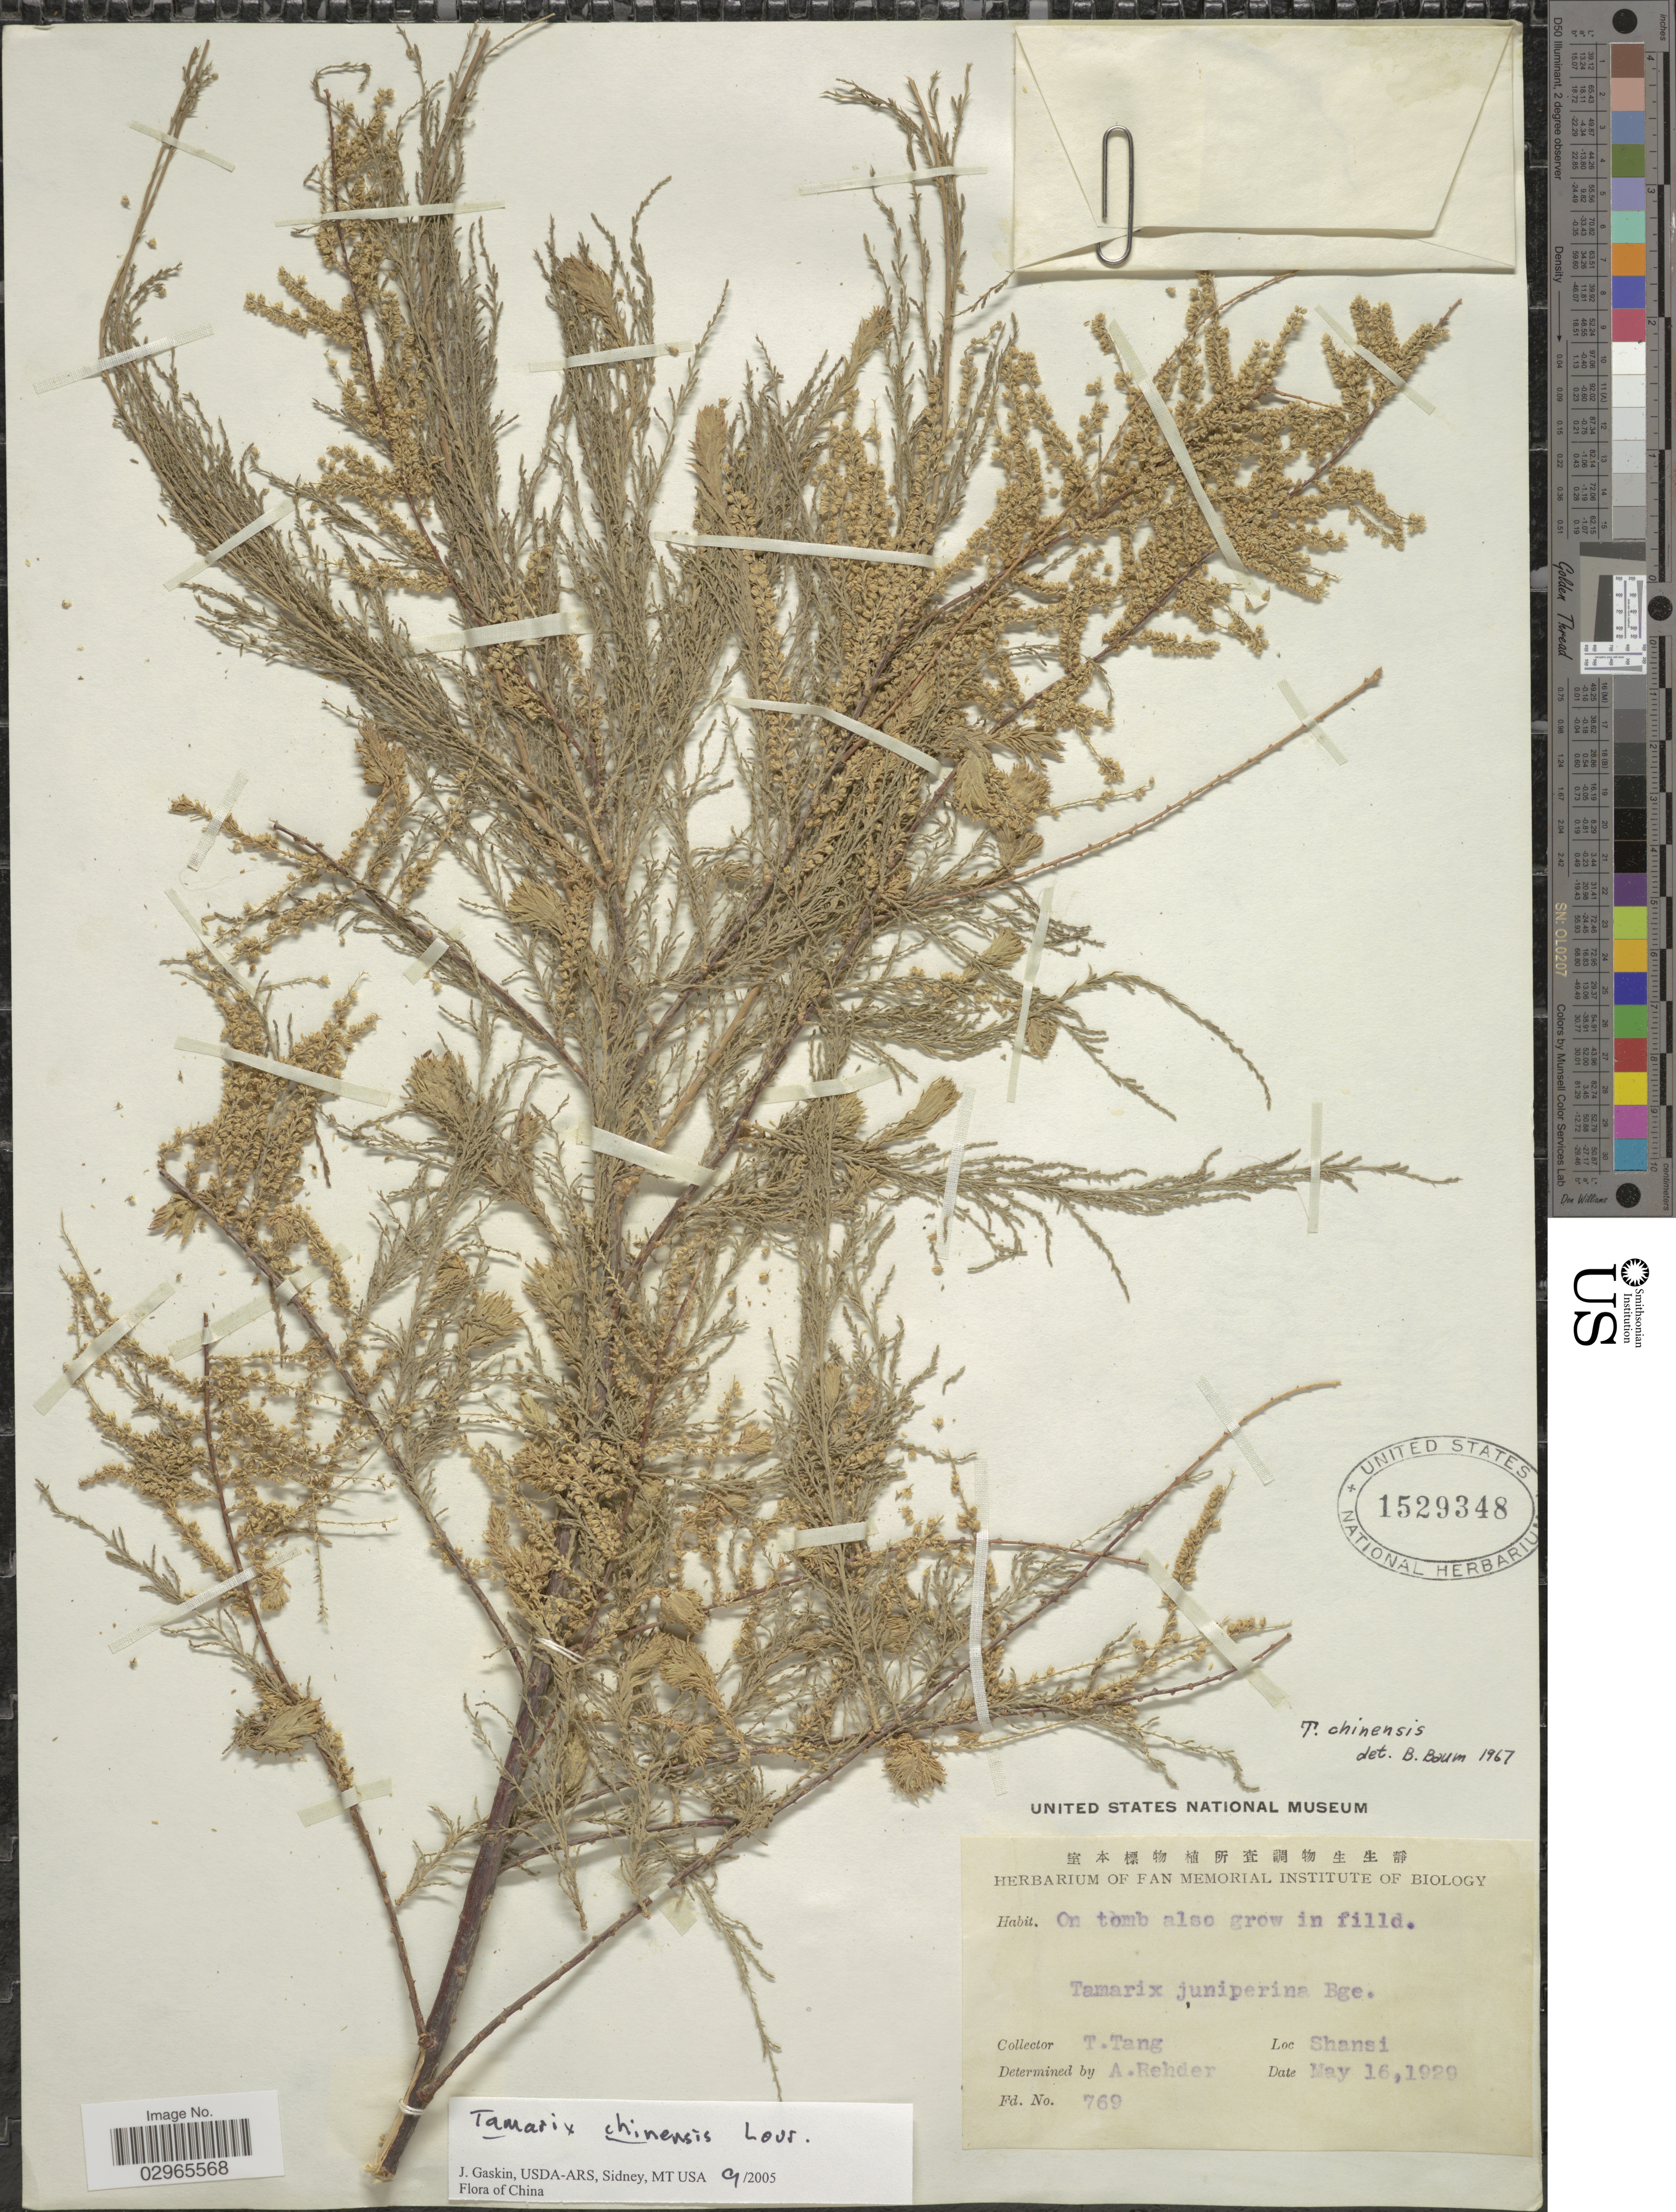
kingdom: Plantae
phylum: Tracheophyta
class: Magnoliopsida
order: Caryophyllales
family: Tamaricaceae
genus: Tamarix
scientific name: Tamarix chinensis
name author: Lour.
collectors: T. Tang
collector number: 769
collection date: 1929-05-16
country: China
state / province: Shanxi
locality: Shansi.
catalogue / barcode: US 1529348